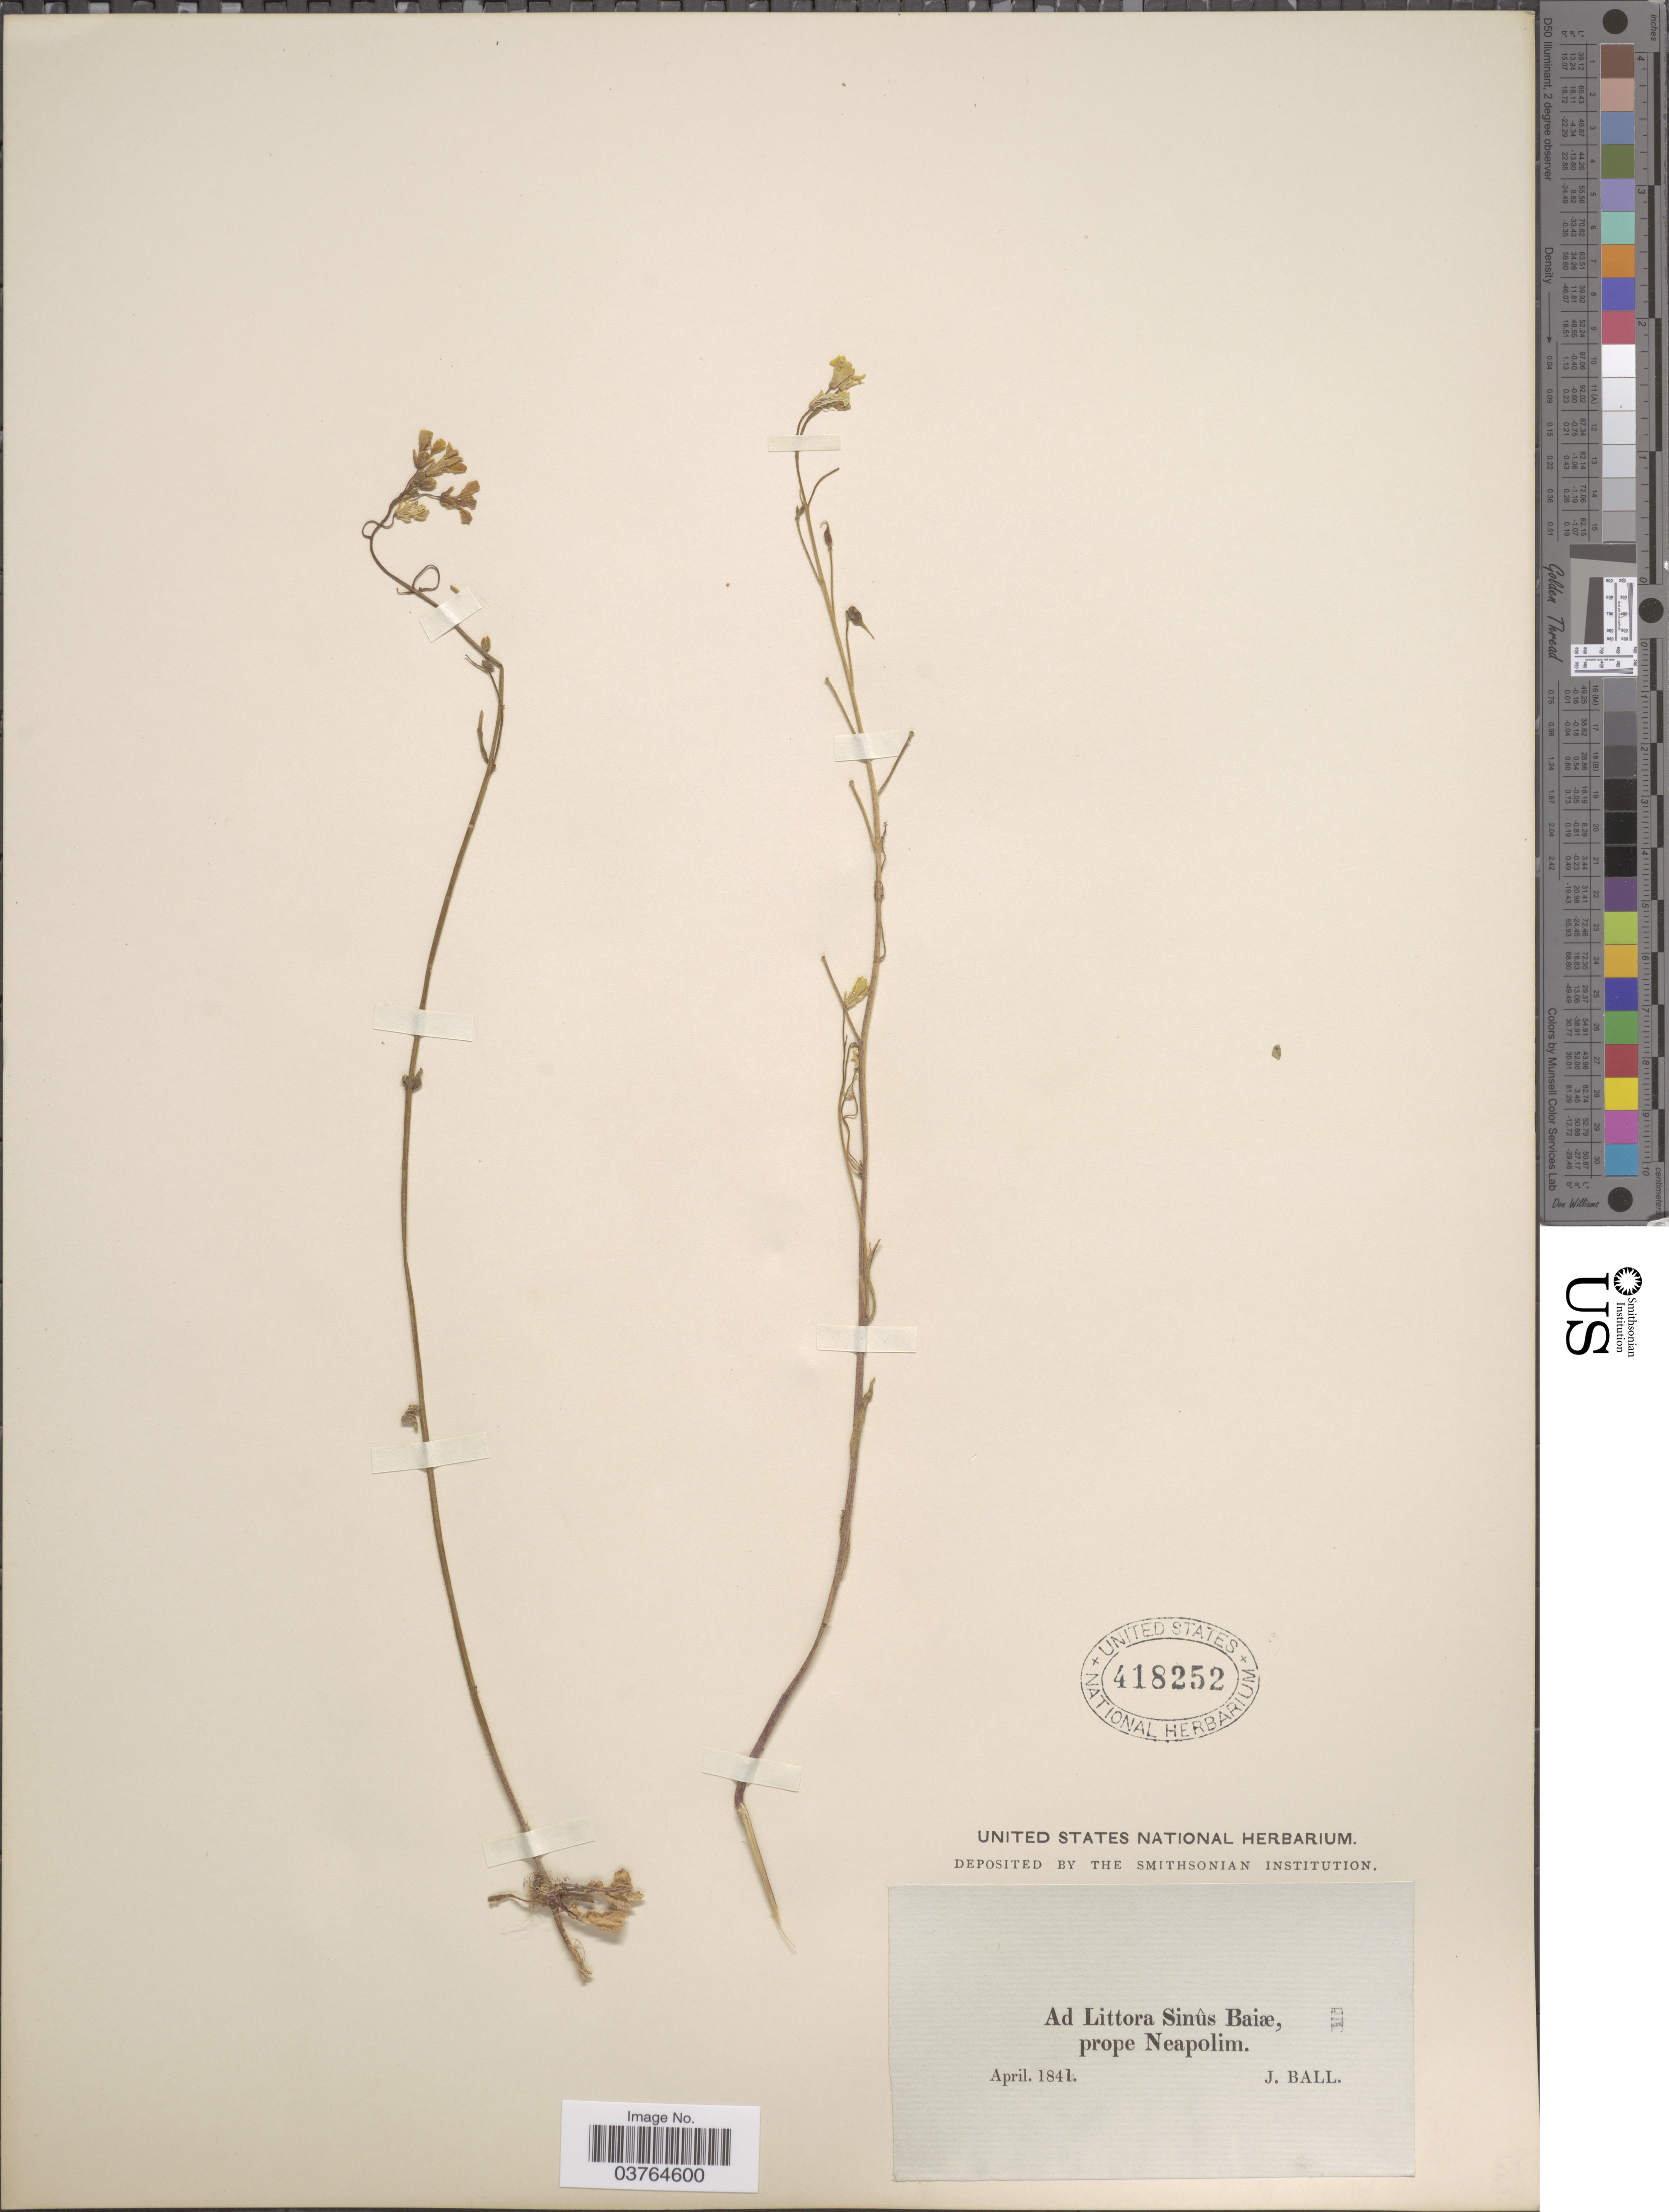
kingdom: Plantae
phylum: Tracheophyta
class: Magnoliopsida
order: Brassicales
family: Brassicaceae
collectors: J. Ball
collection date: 1841-04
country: Italy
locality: Ad Littora Sinûs Baiæ, prope Neapolim.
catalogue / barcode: US 418252